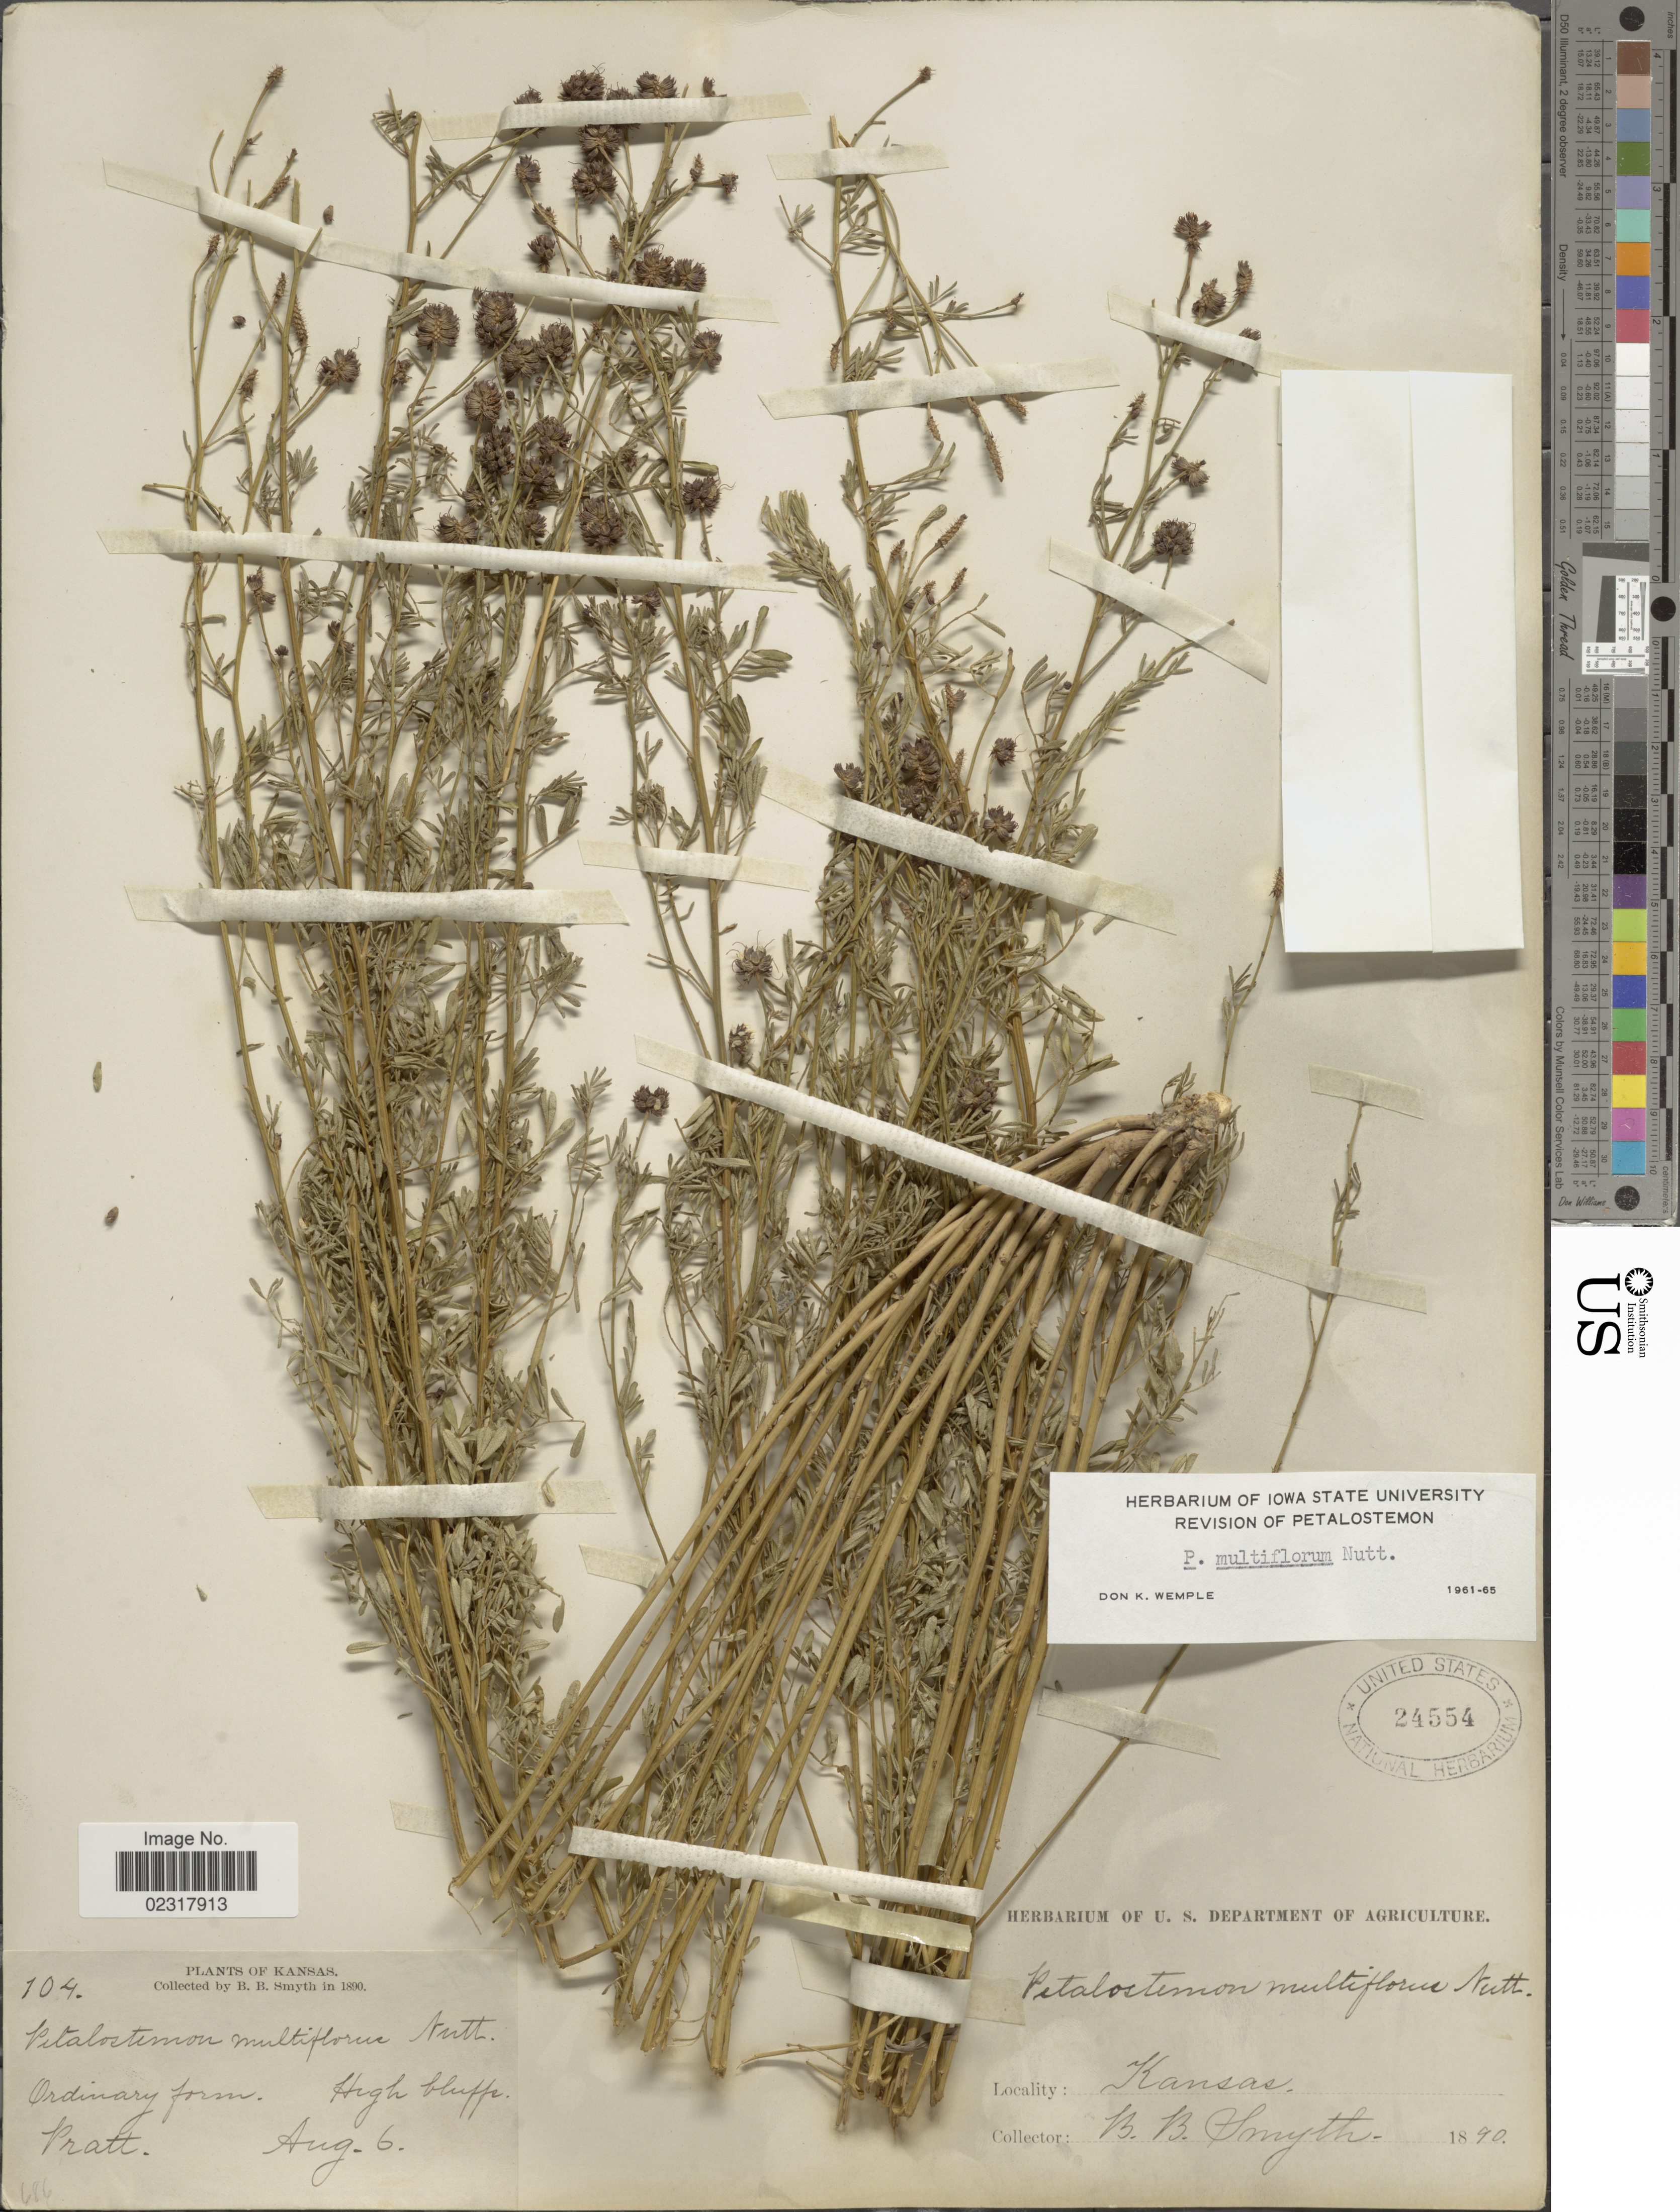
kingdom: Plantae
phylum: Tracheophyta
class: Magnoliopsida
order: Fabales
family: Fabaceae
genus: Dalea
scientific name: Dalea multiflora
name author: (Nutt.) Shinners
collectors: B. Smyth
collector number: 104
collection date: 1890-08-06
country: United States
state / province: Kansas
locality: Ordinary form. Pratt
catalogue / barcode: US 24554